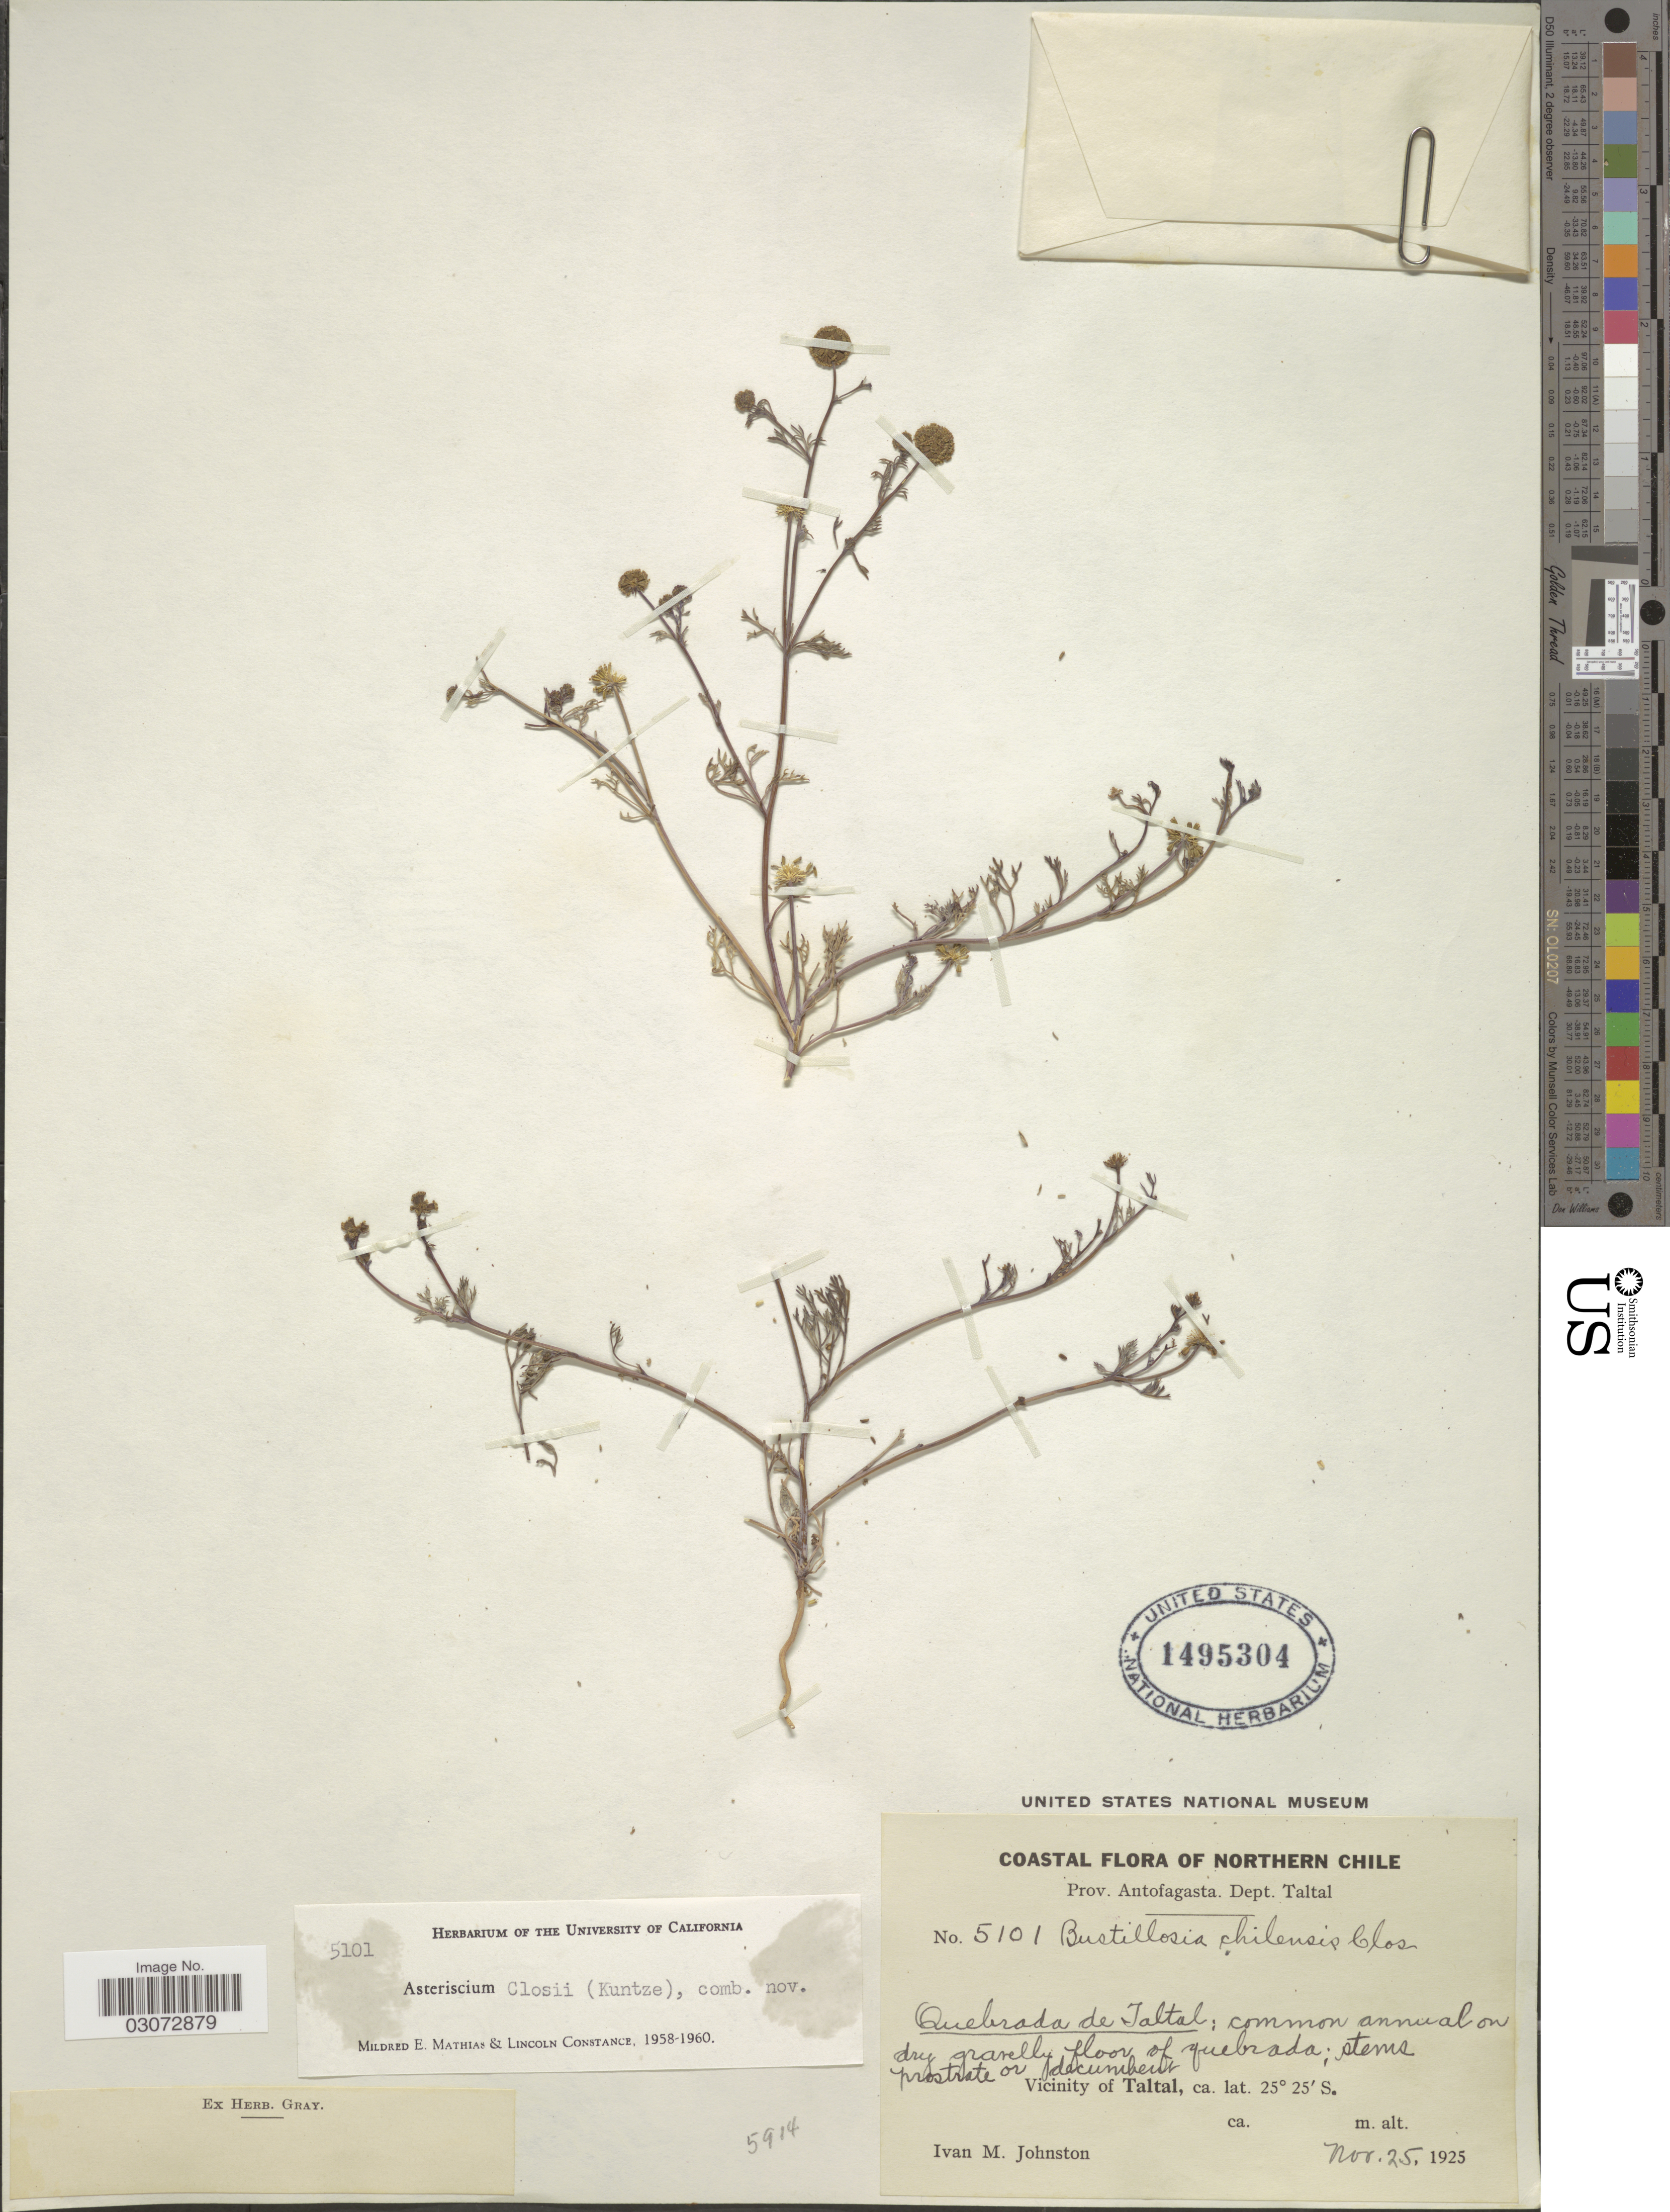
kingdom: Plantae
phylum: Tracheophyta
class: Magnoliopsida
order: Apiales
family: Apiaceae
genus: Asteriscium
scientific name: Asteriscium closii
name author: (Kuntze) Mathias & Constance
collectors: I.M. Johnston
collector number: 5101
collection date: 1925-11-25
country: Chile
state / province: Antofagasta (II)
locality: Northern Chile. Dept. Taltal. Quebrada de Taltal. Vicinity of Taltal.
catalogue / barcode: US 1495304